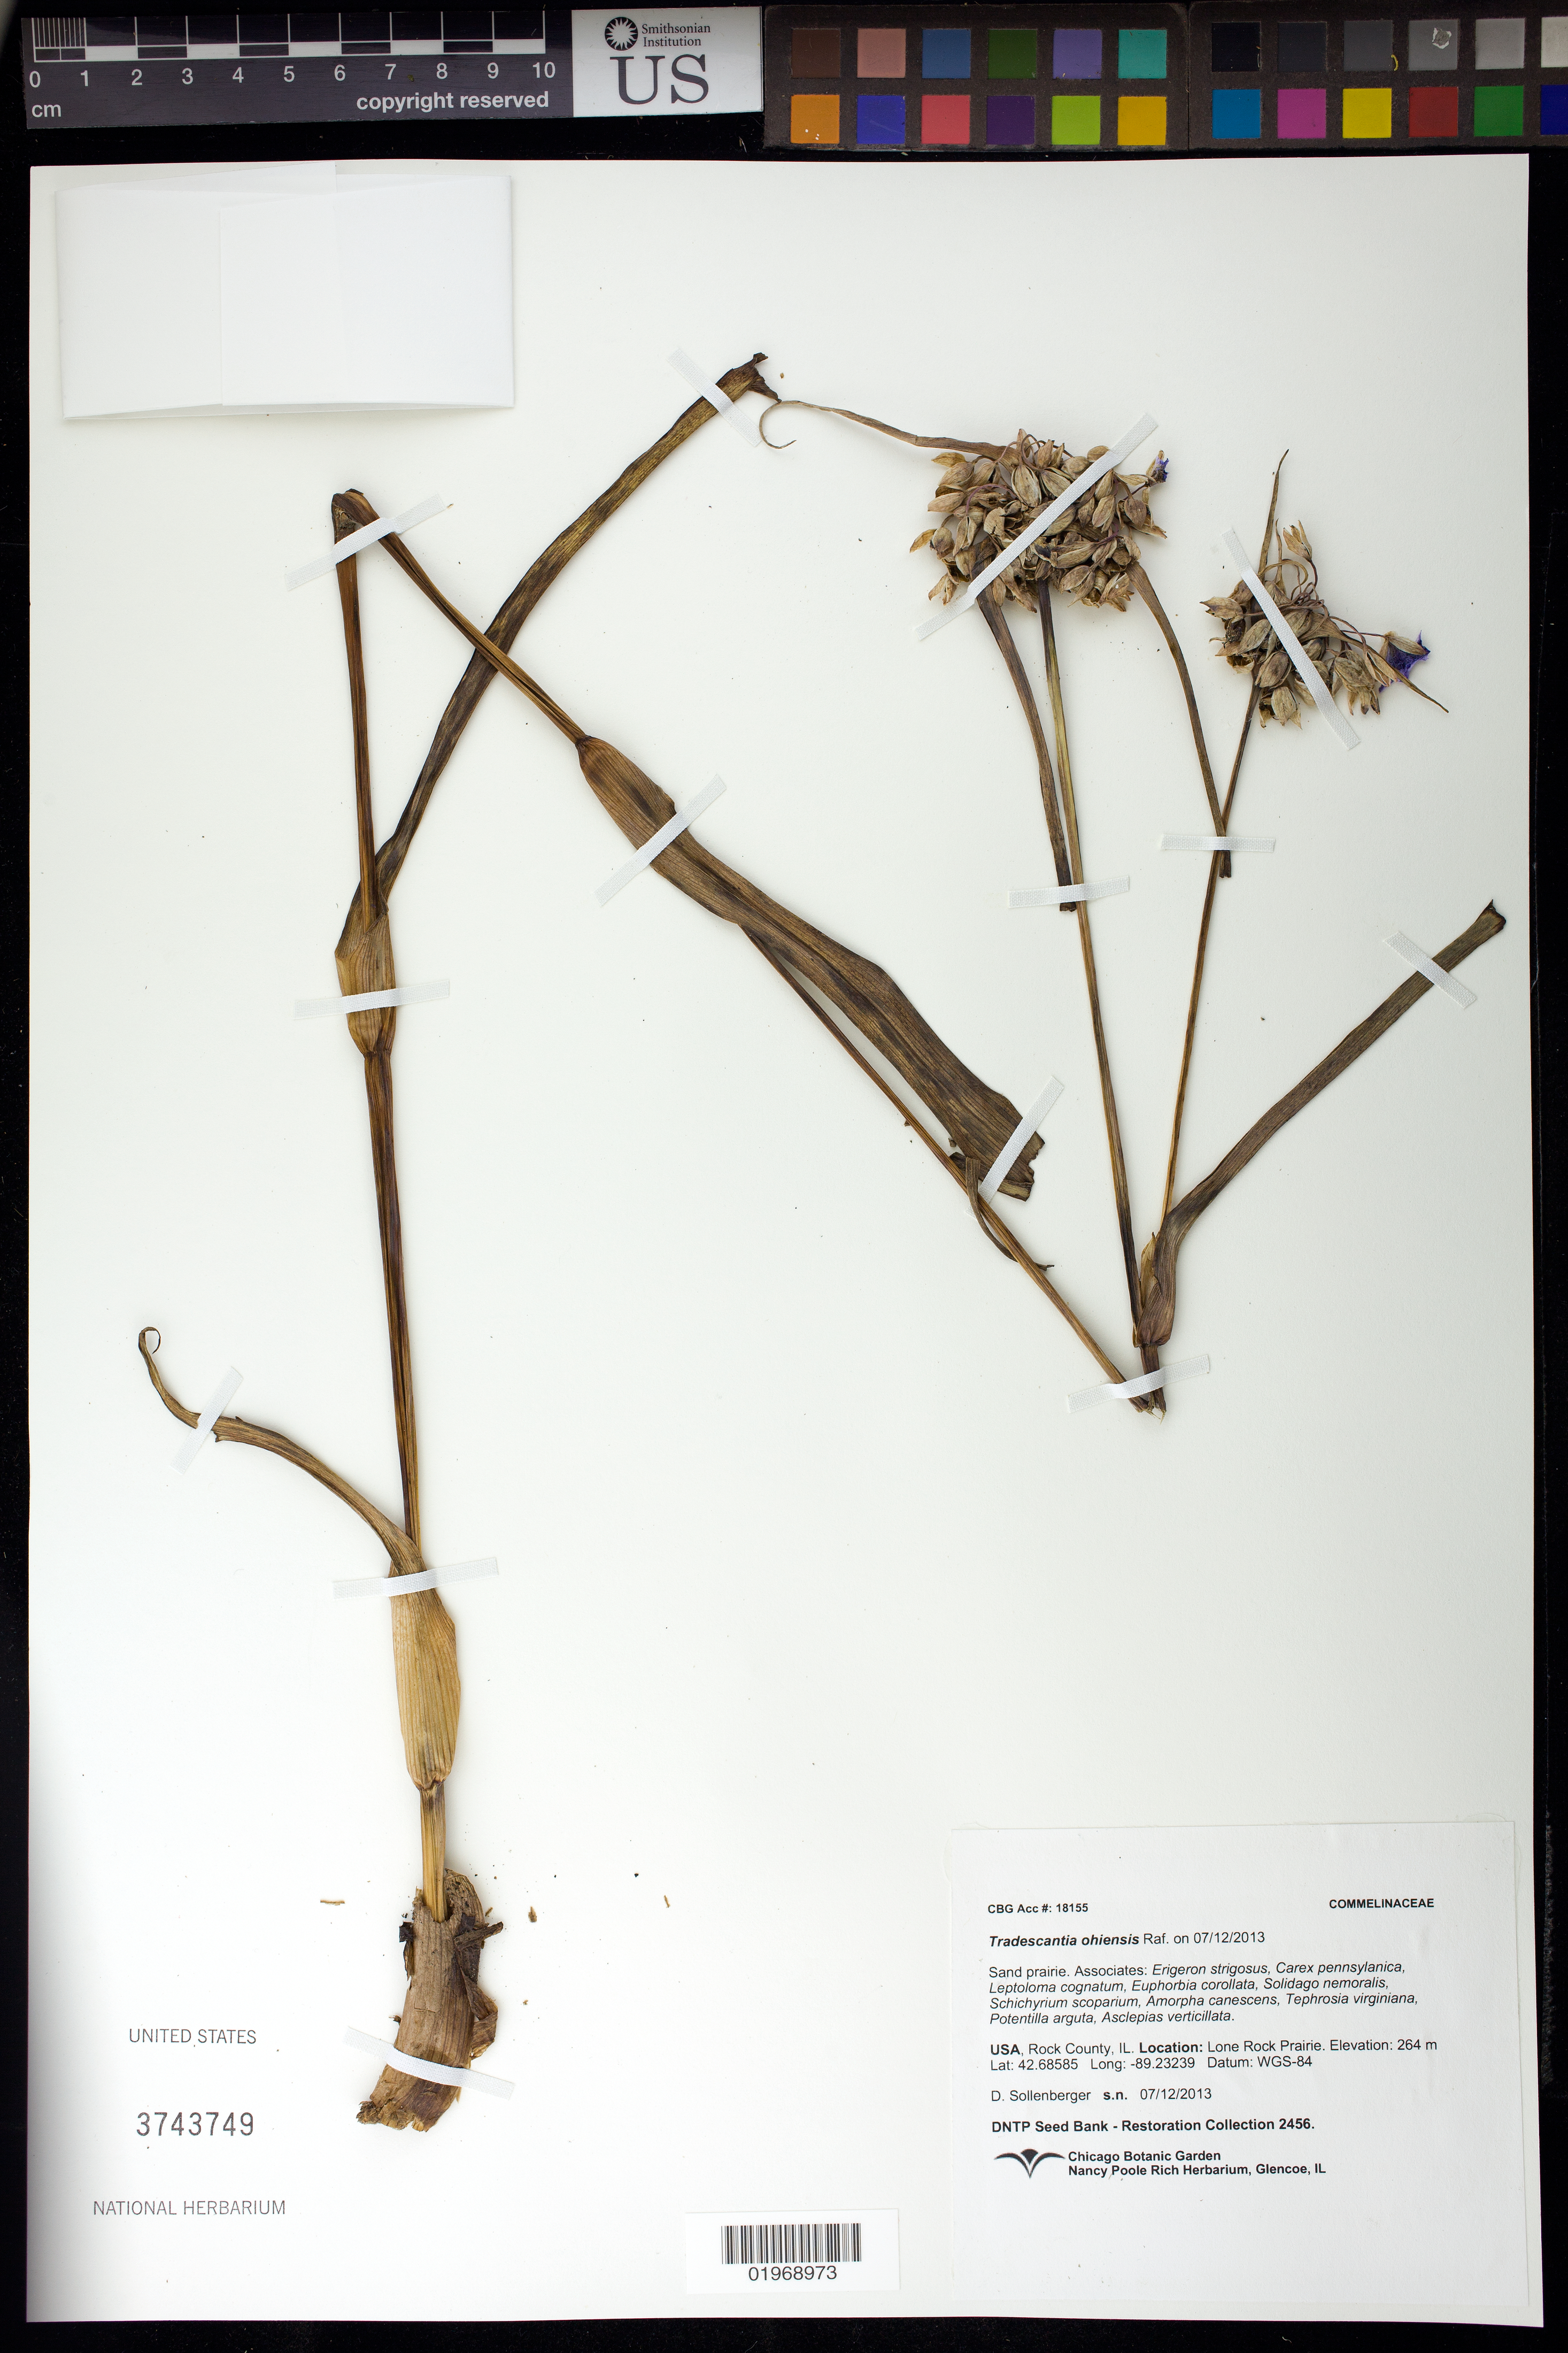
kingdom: Plantae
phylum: Tracheophyta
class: Liliopsida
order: Commelinales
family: Commelinaceae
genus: Tradescantia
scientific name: Tradescantia ohiensis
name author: Raf.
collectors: D. Sollenberger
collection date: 2013-07-12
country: United States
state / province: Illinois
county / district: Rock Island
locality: Lone Rock Prairie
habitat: Sand prairie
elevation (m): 264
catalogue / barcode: US 3743749